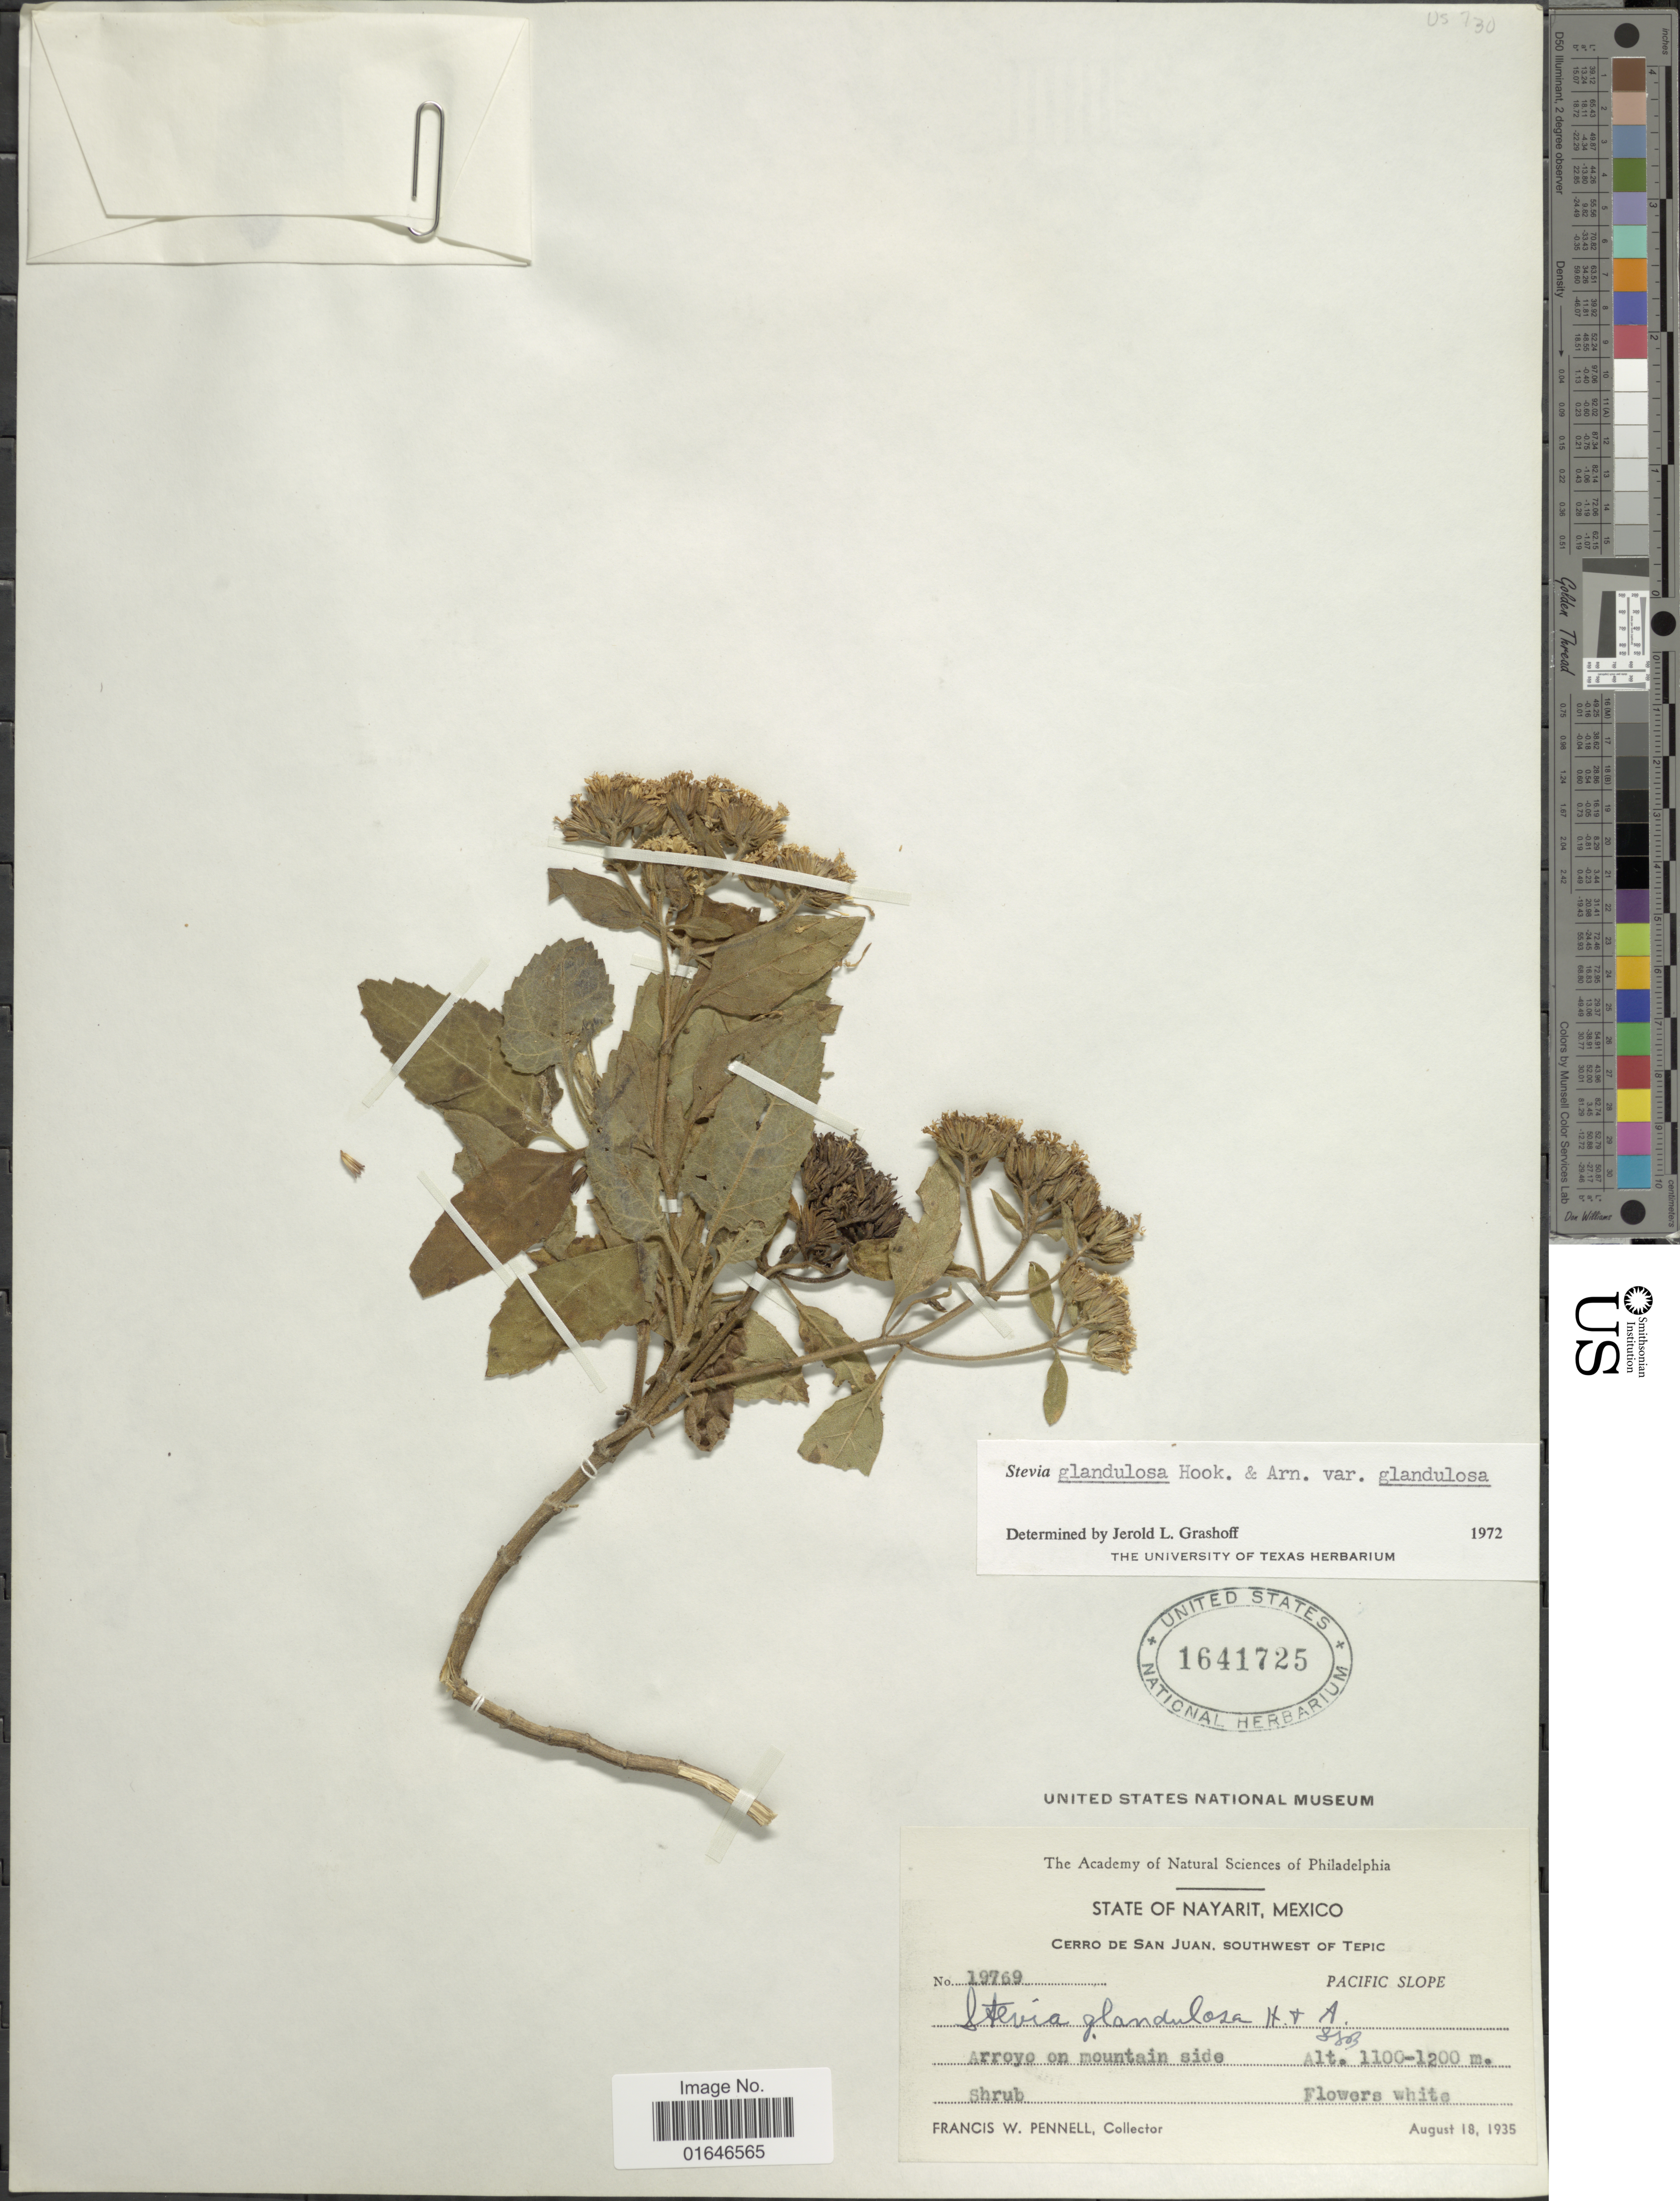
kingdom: Plantae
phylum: Tracheophyta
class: Magnoliopsida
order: Asterales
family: Asteraceae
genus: Stevia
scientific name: Stevia glandulosa var. glandulosa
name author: Hook. & Arn.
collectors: F. W. Pennell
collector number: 19769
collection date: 1935-08-18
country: Mexico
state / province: Nayarit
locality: State of Nayarit, Cerro de San Juan, Southwest of Tepic, Pacific slope, Arroyo on Mountain side.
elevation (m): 1100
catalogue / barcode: US 1641725